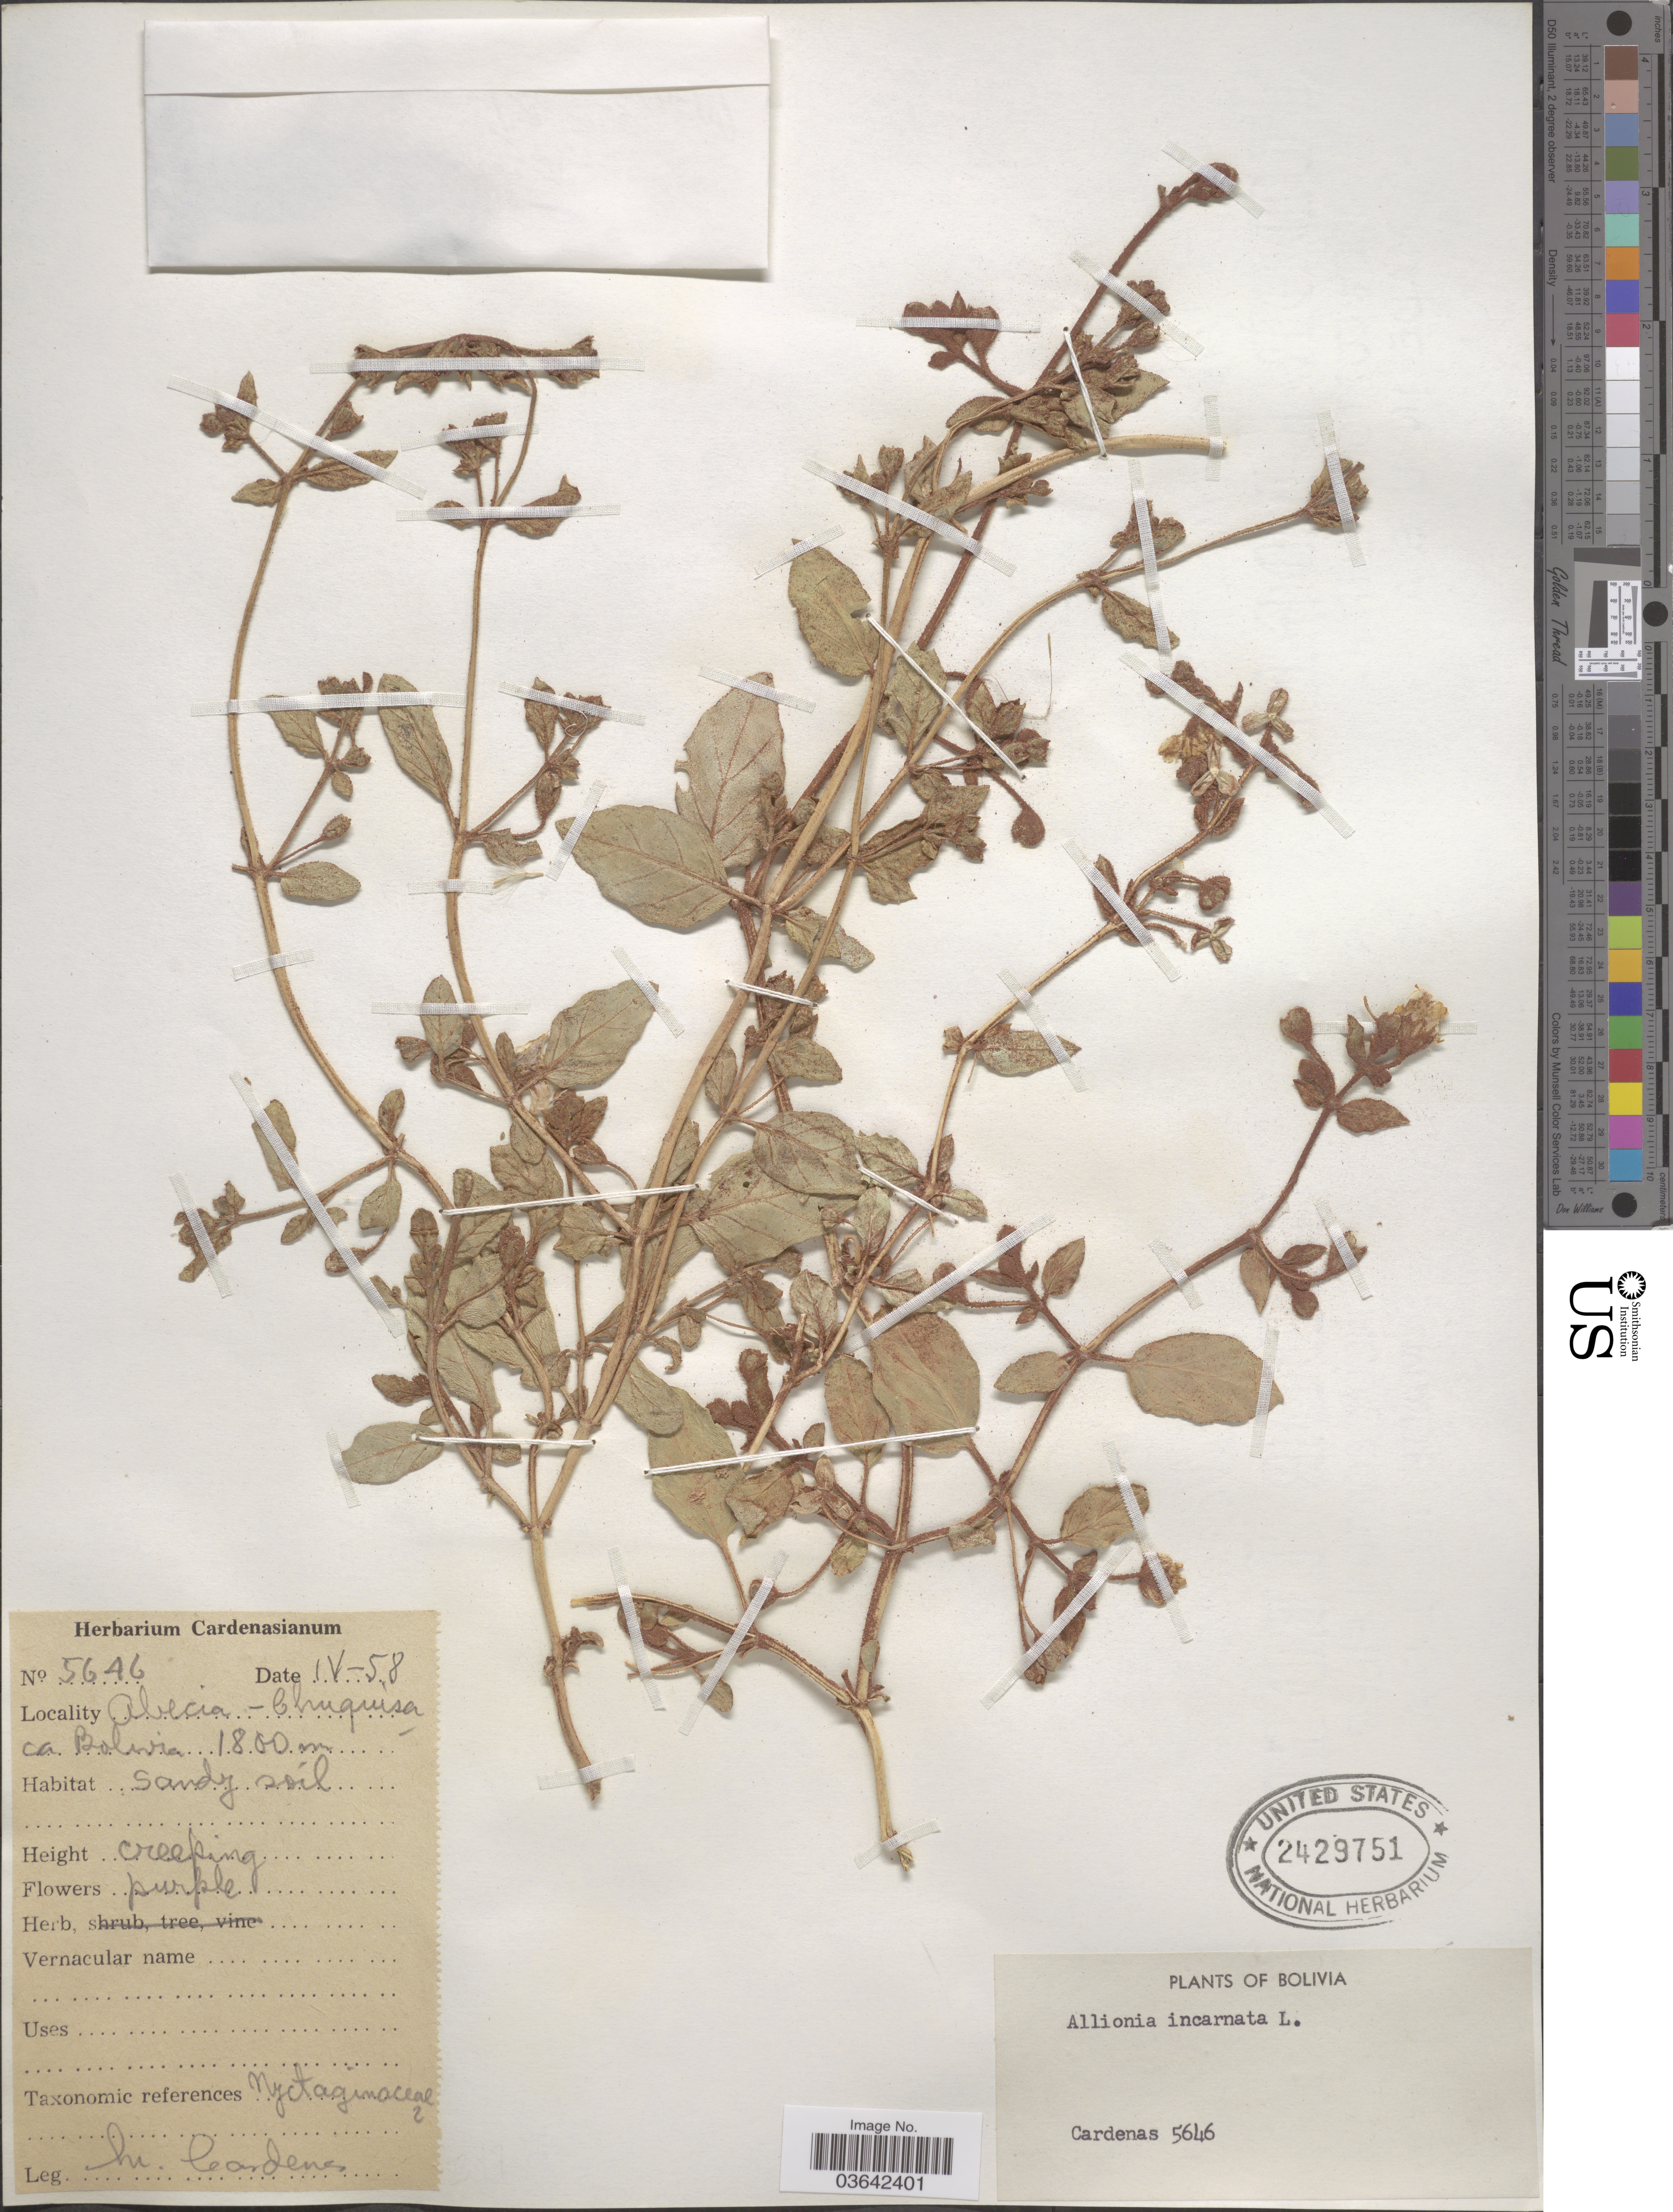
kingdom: Plantae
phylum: Tracheophyta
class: Magnoliopsida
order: Caryophyllales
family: Nyctaginaceae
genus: Allionia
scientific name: Allionia incarnata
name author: L.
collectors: M. Cárdenas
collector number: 5646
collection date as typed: Transcribed d/m/y: /4/58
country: Bolivia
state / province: Chuquisaca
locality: Abecia.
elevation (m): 1800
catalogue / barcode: US 2429751